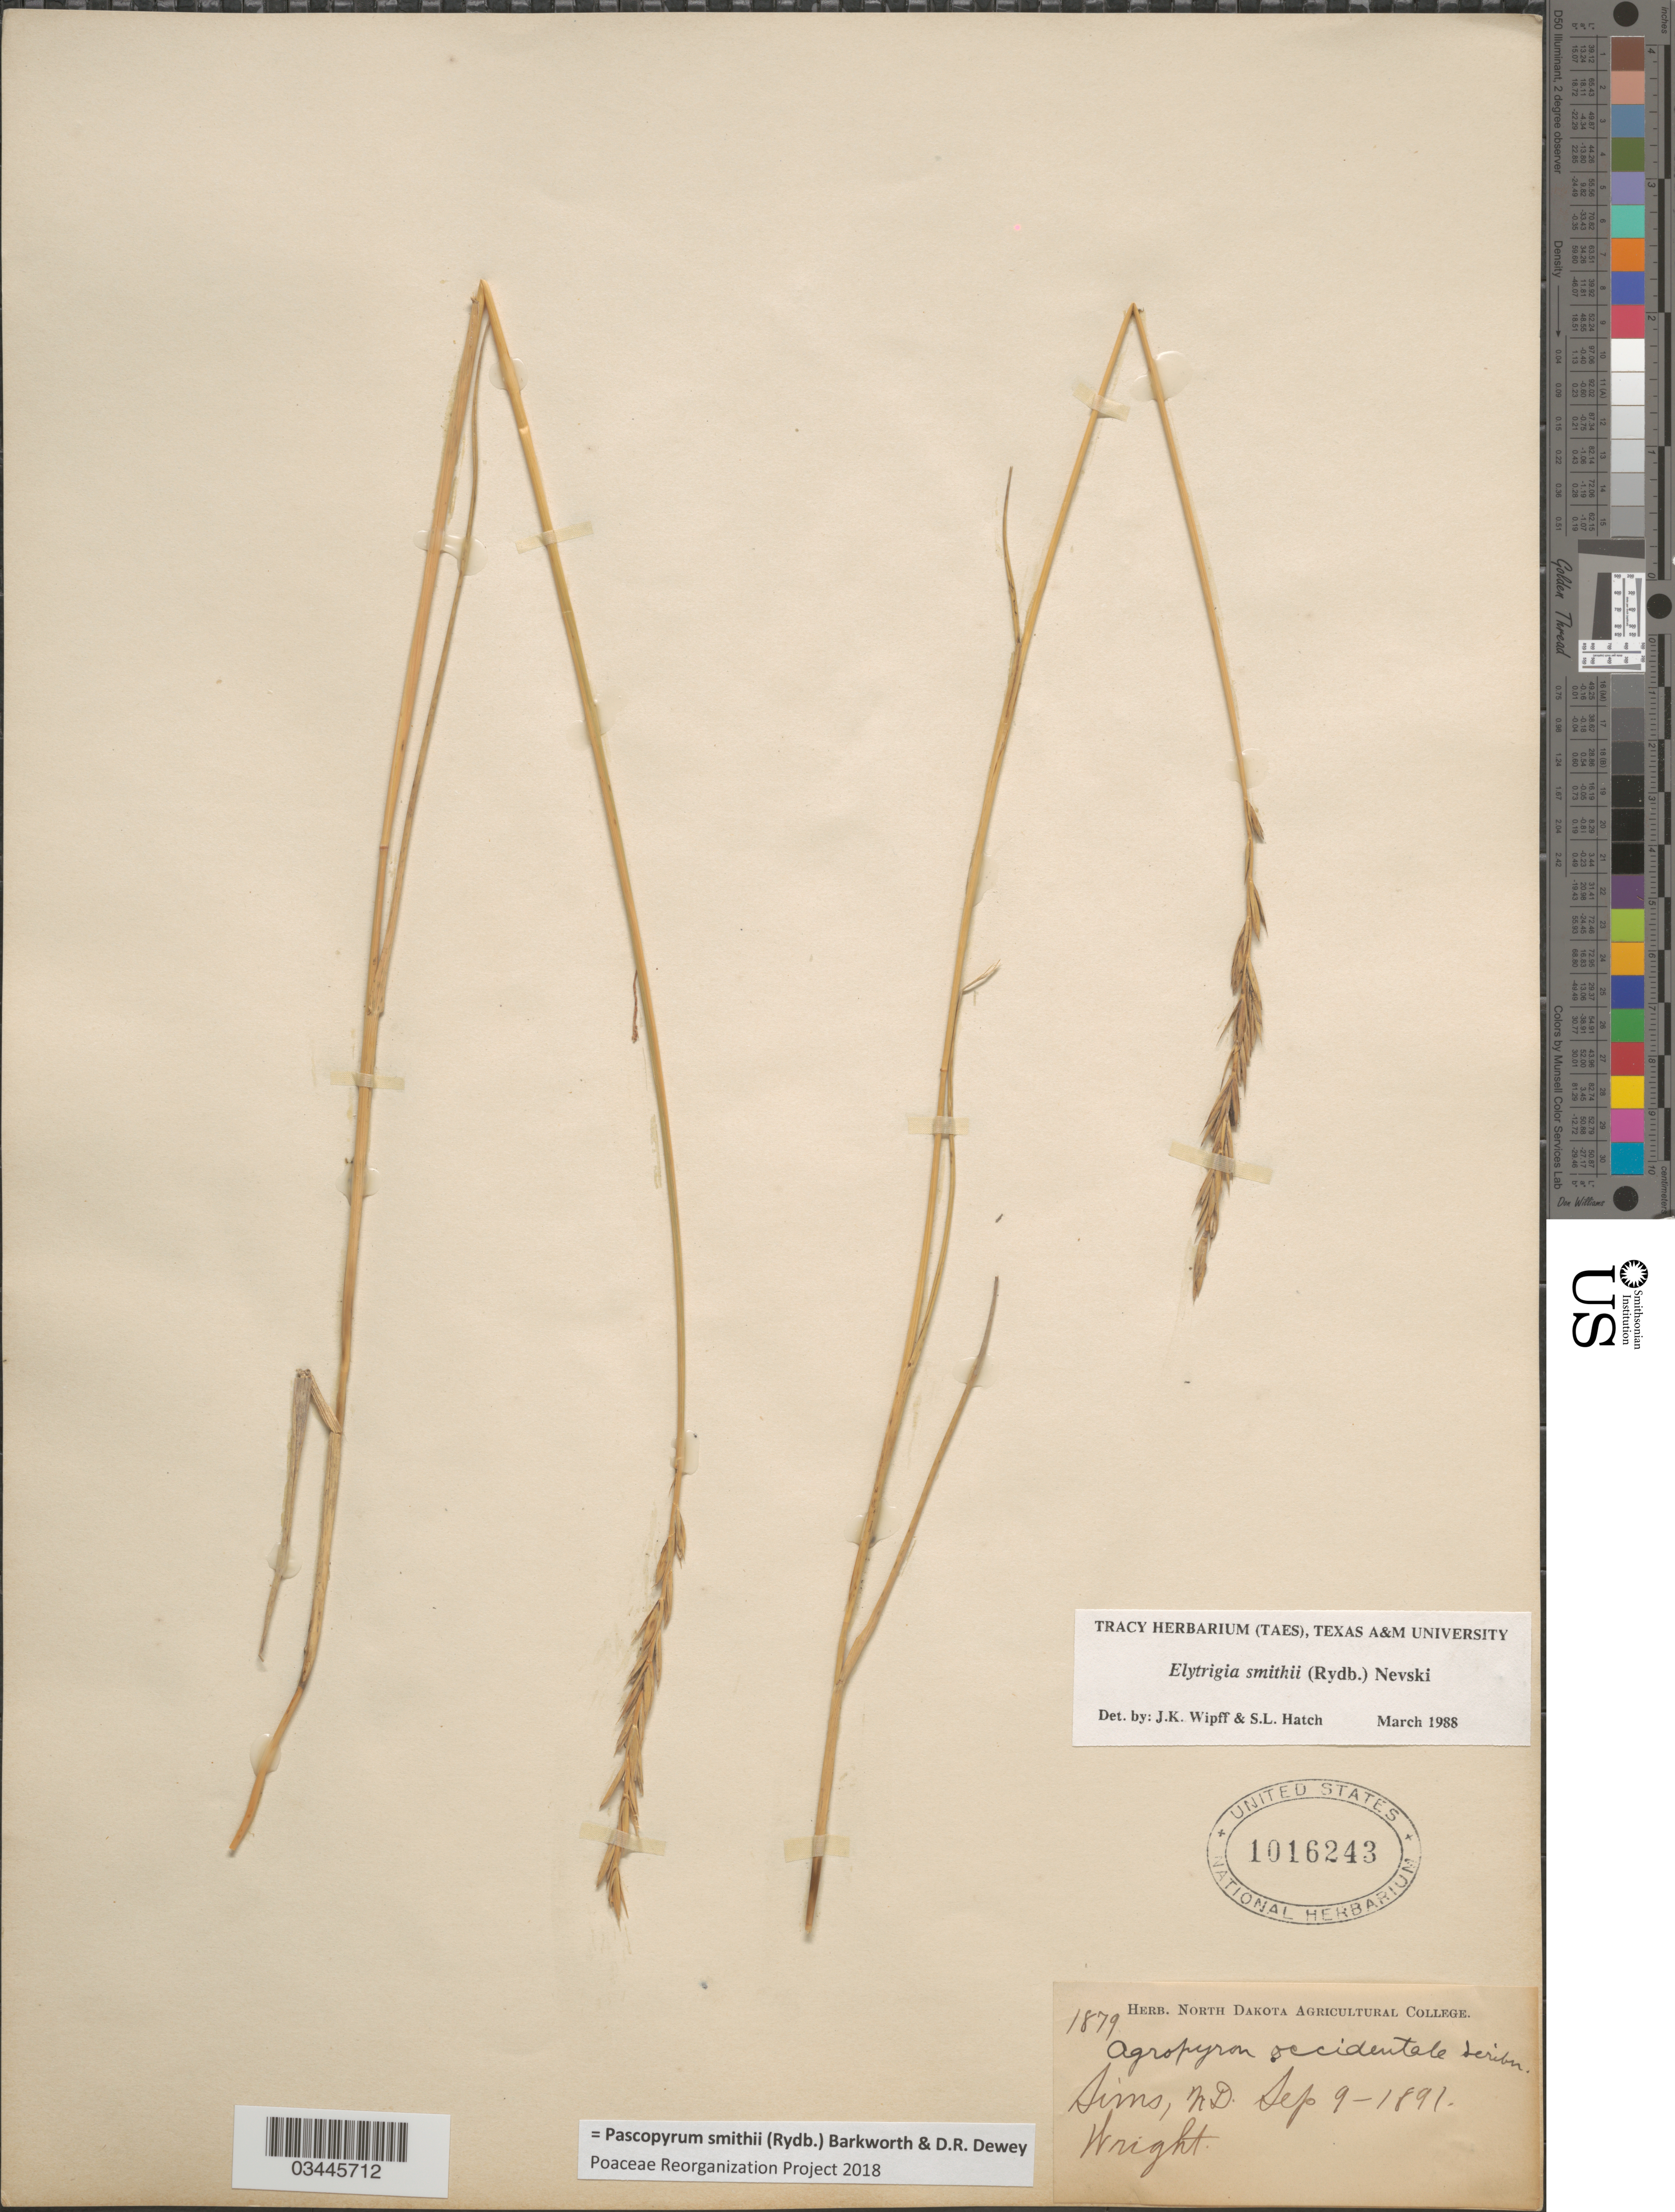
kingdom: Plantae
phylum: Tracheophyta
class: Liliopsida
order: Poales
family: Poaceae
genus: Pascopyrum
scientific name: Pascopyrum smithii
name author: (Rydb.) Barkworth & Dewey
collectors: Wright, --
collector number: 1879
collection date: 1891-09-09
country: United States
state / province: North Dakota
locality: Sims.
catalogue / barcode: US 1016243